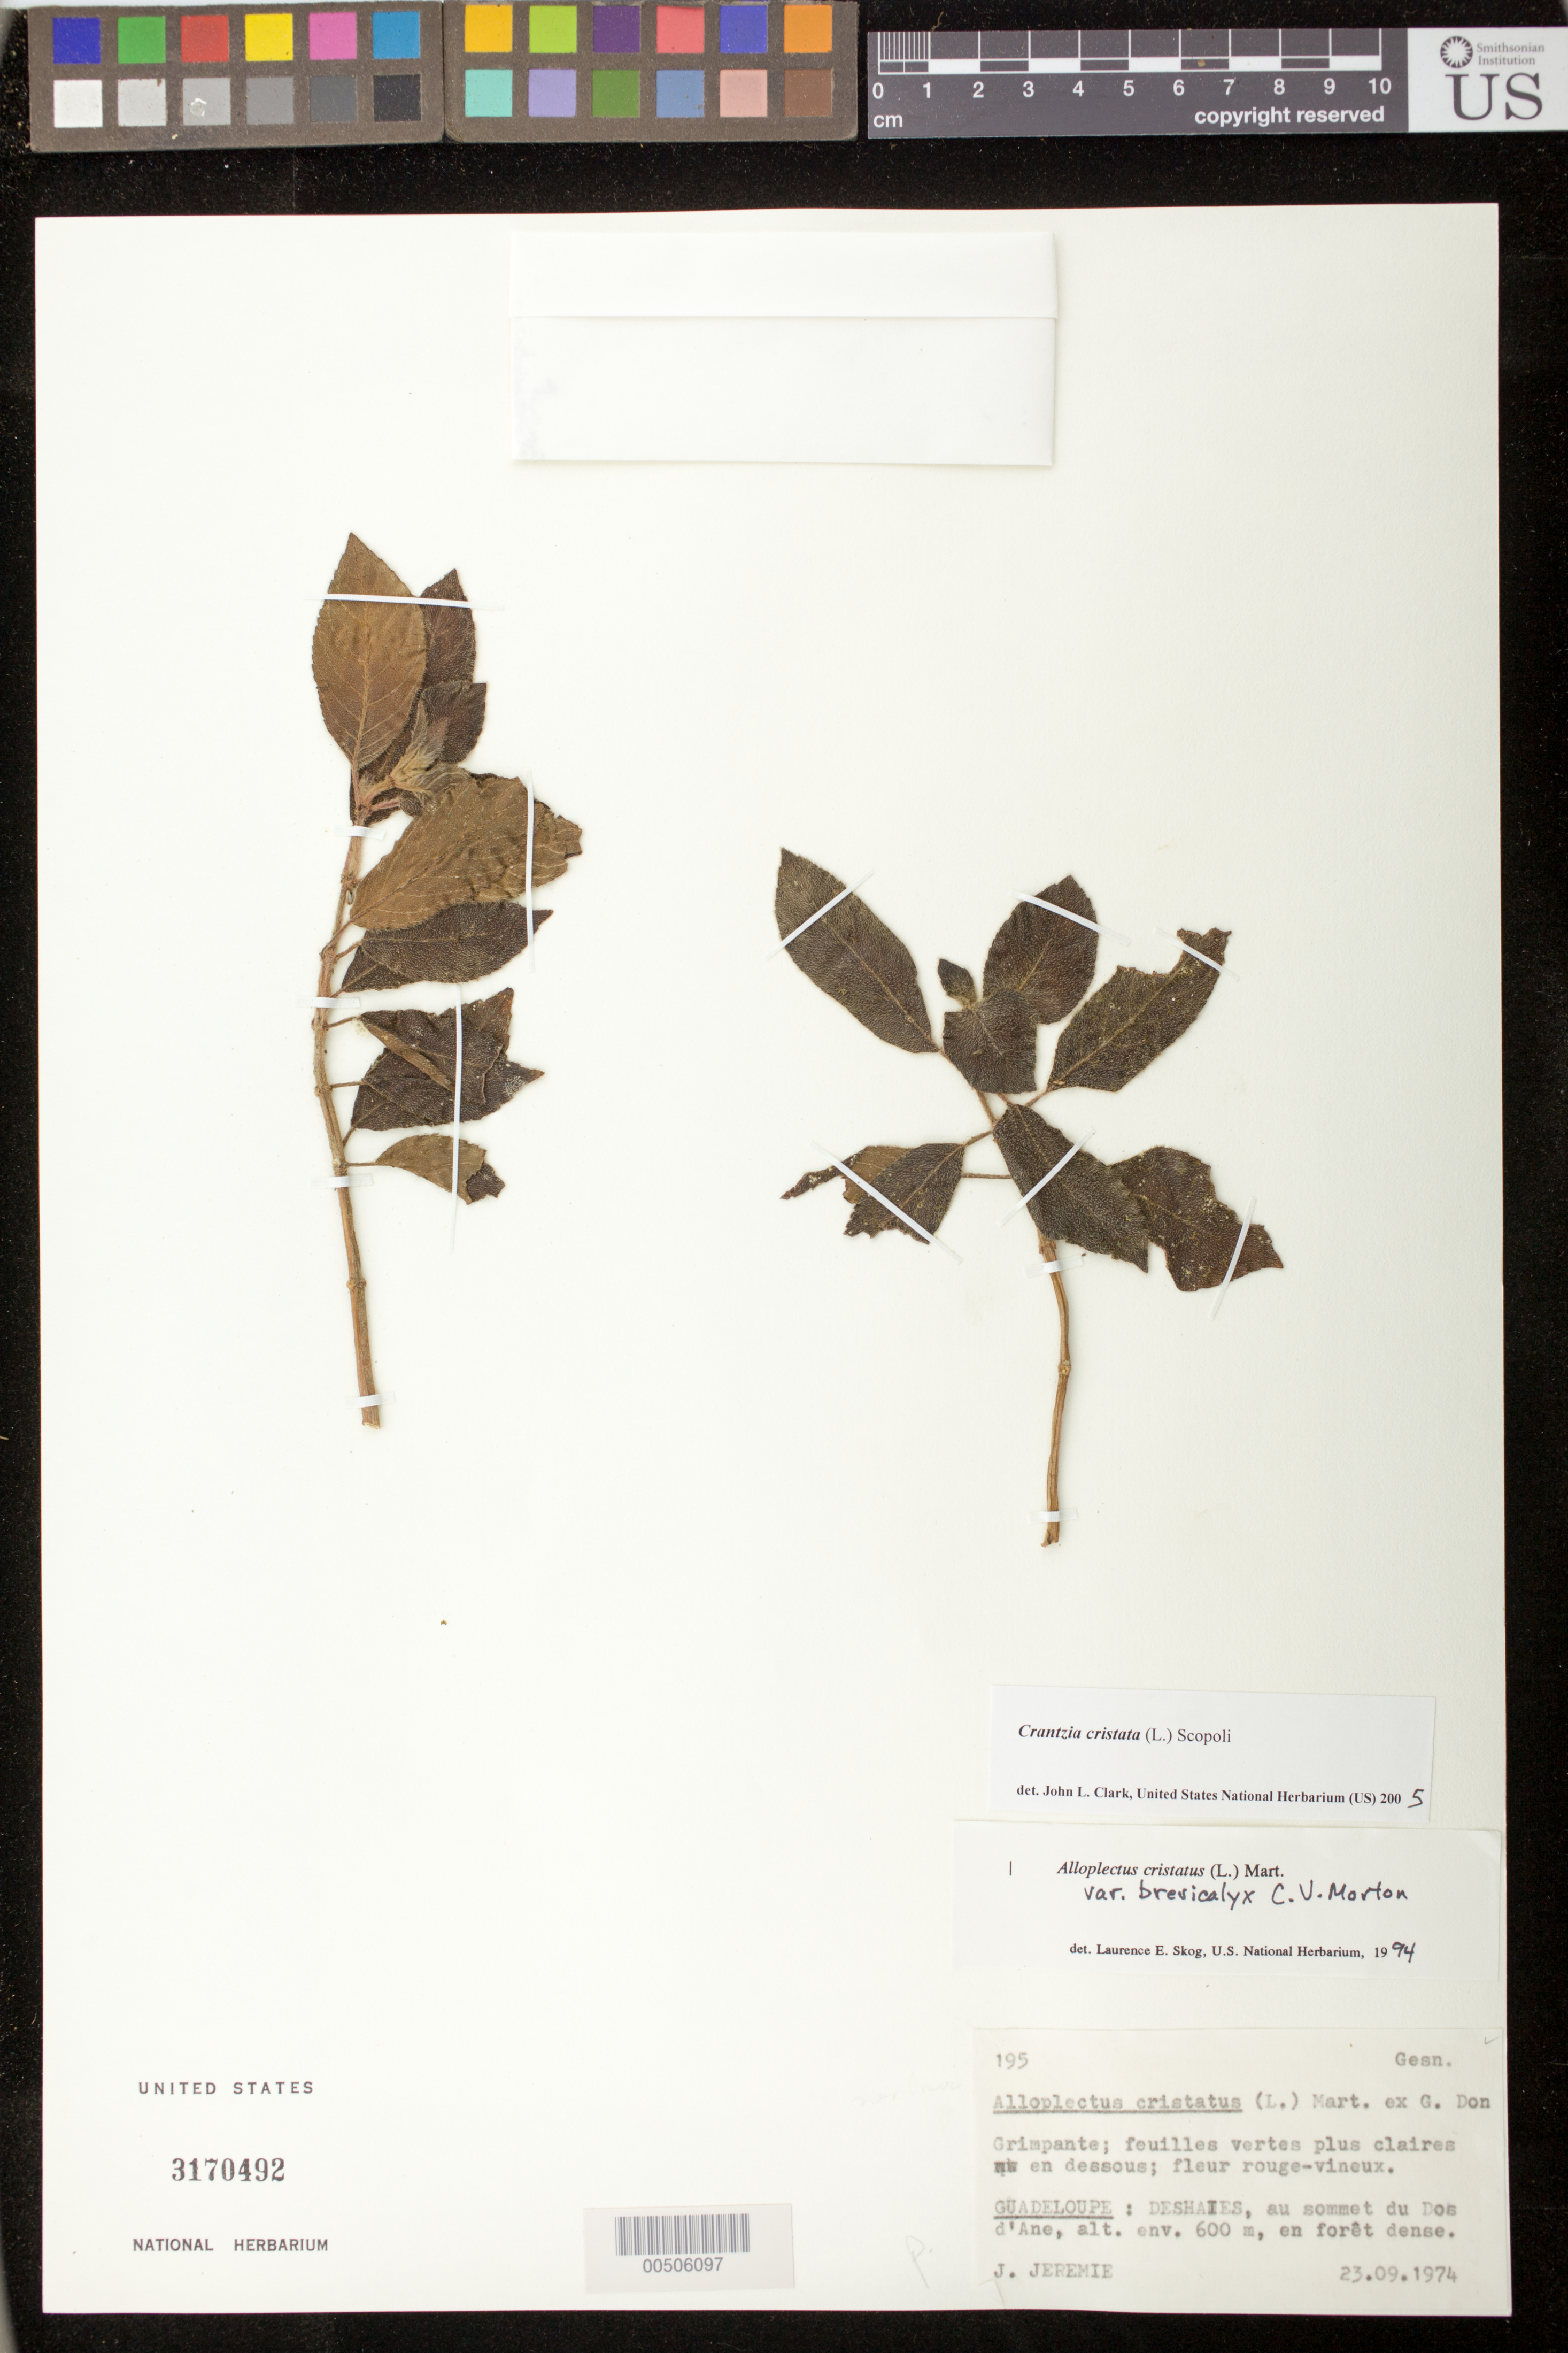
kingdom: Plantae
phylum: Tracheophyta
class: Magnoliopsida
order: Lamiales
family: Gesneriaceae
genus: Crantzia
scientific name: Crantzia cristata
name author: (L.) Scop. ex Fritsch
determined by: Clark, J. L., (SEL), The Marie Selby Botanical Garden (UNITED STATES)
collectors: J. Jérémie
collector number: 195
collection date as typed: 23 Sep 1974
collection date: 1974-09-23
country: Guadeloupe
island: Basse Terre [Guadeloupe]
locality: Deshaies, au sommet du Dos d'Ane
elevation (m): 600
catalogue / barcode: US 3170492